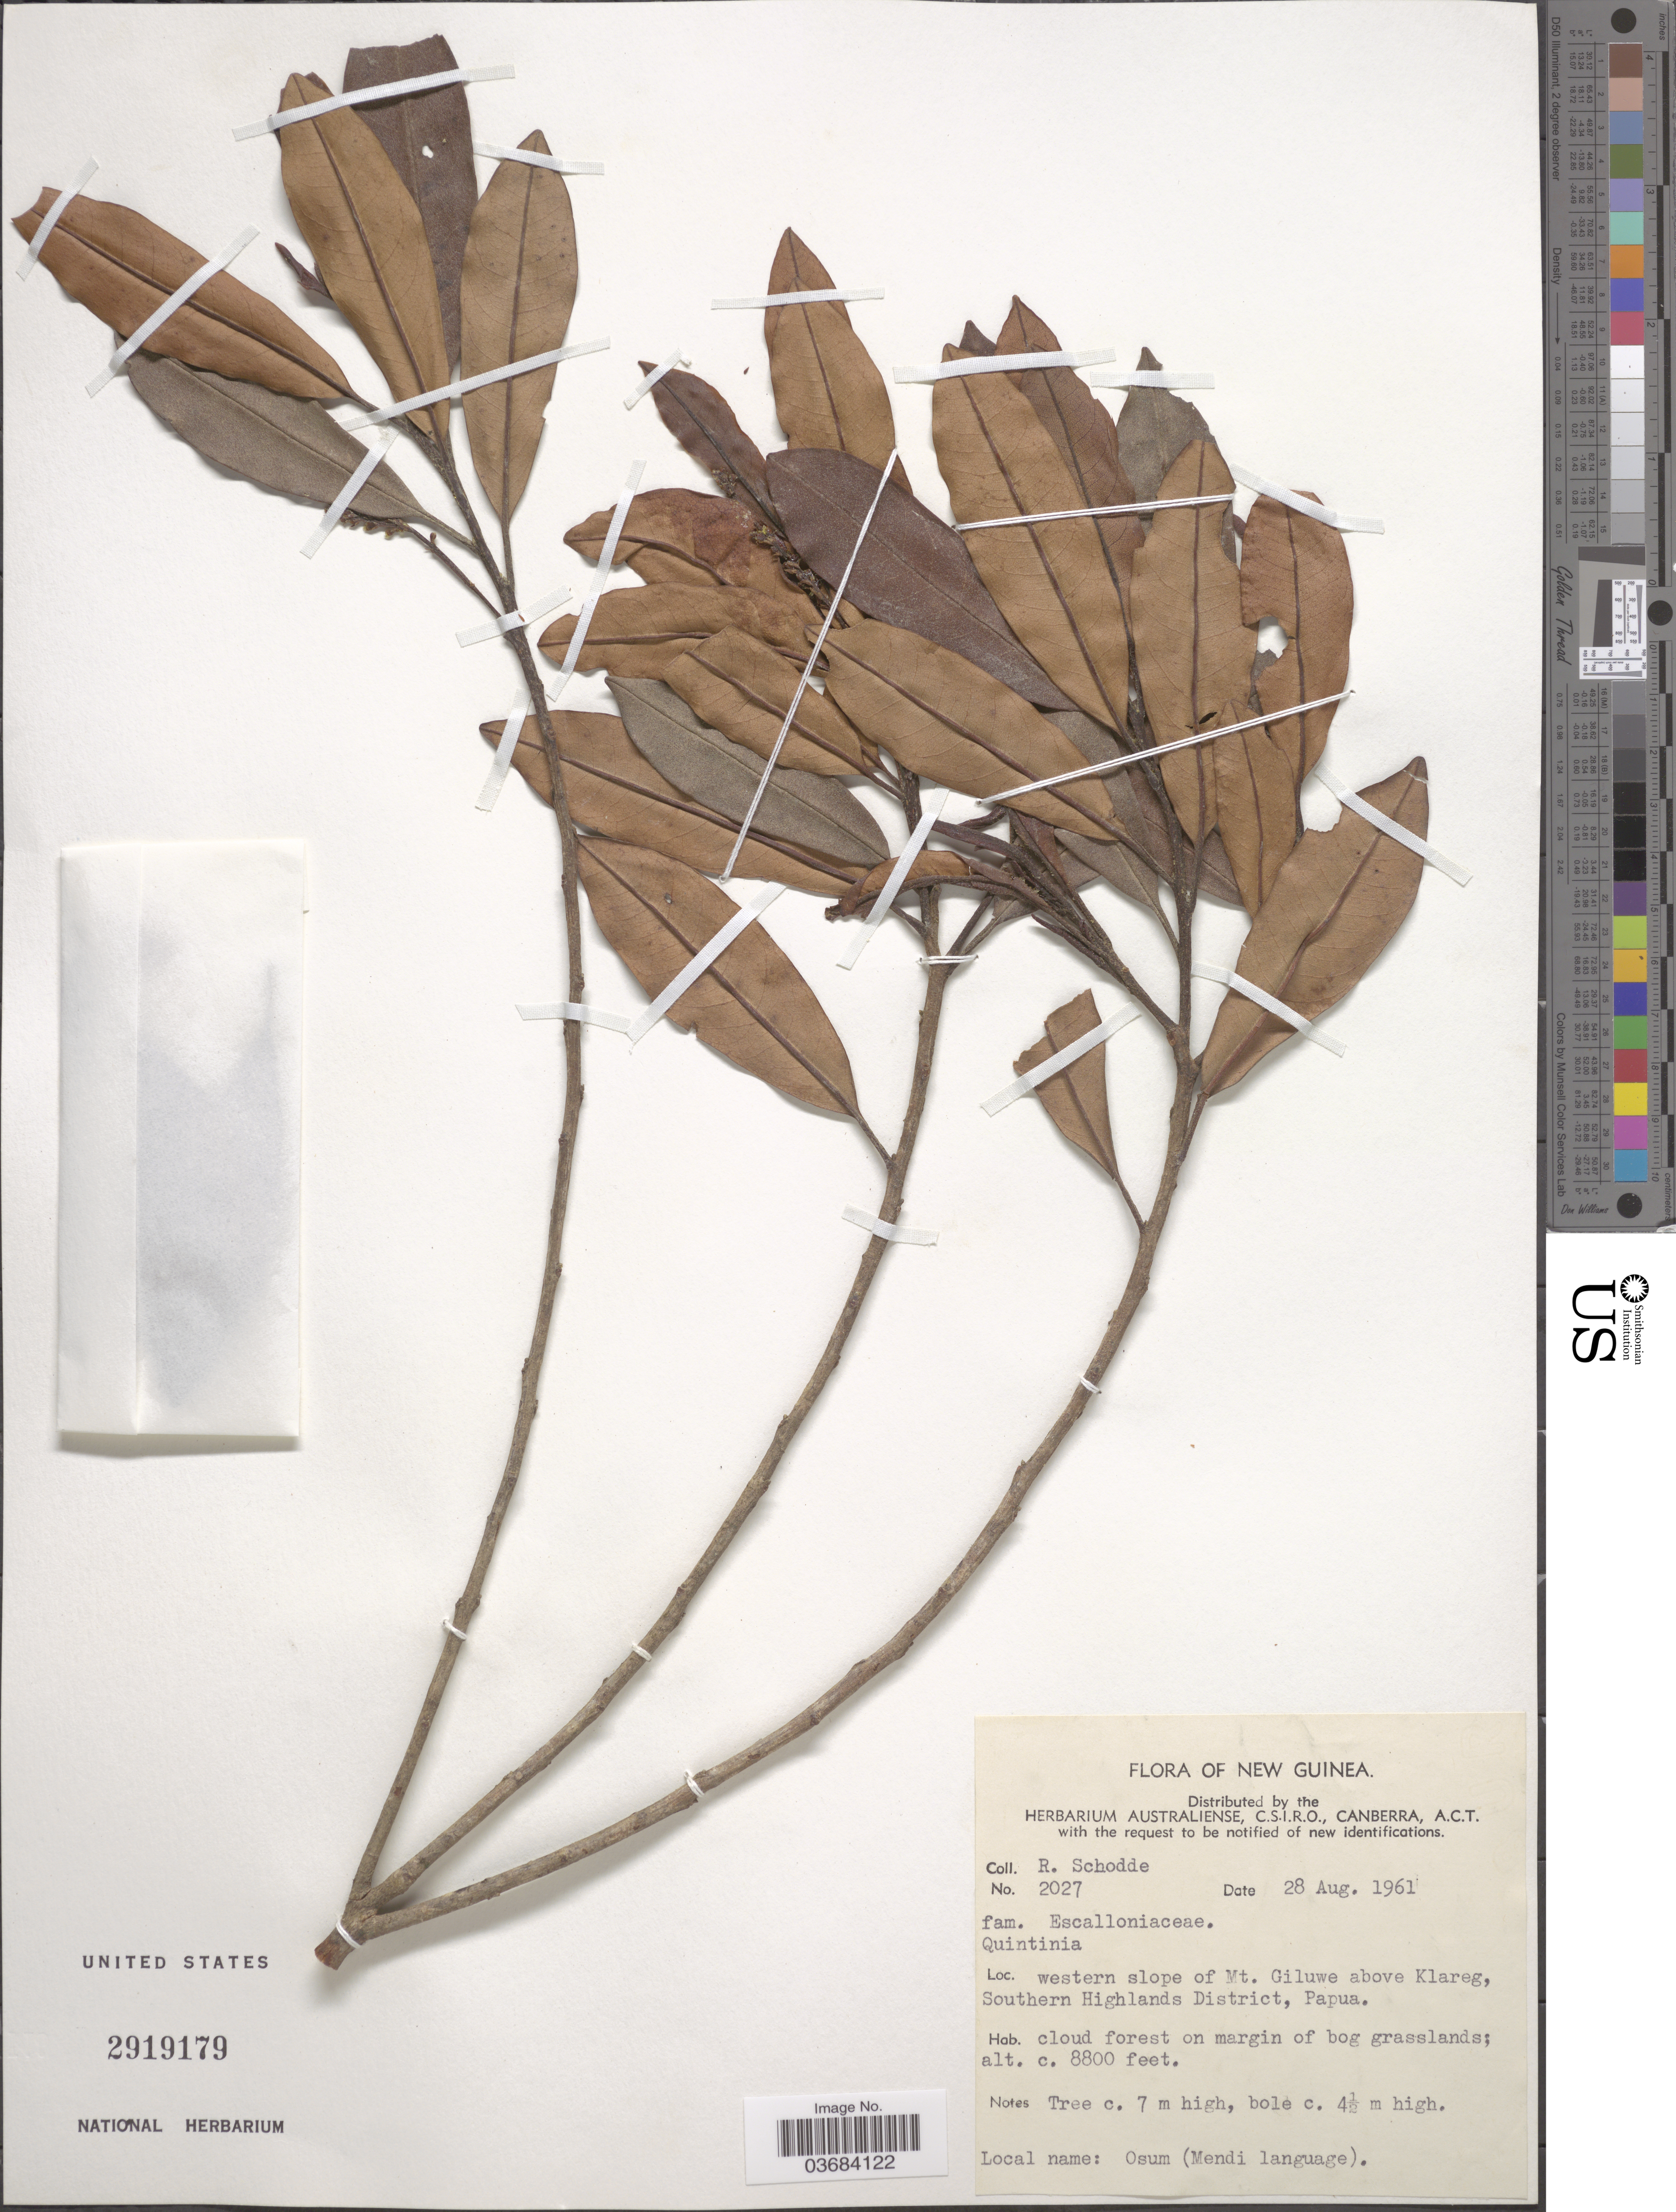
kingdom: Plantae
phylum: Tracheophyta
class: Magnoliopsida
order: Paracryphiales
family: Paracryphiaceae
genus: Quintinia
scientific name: Quintinia sp.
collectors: R. Schodde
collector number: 2027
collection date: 1961-08-28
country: Papua New Guinea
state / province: Southern Highlands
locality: New Guinea. Western slope of Mt. Giluwe above Klareg, Southern Highlands District.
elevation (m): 2682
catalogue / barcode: US 2919179